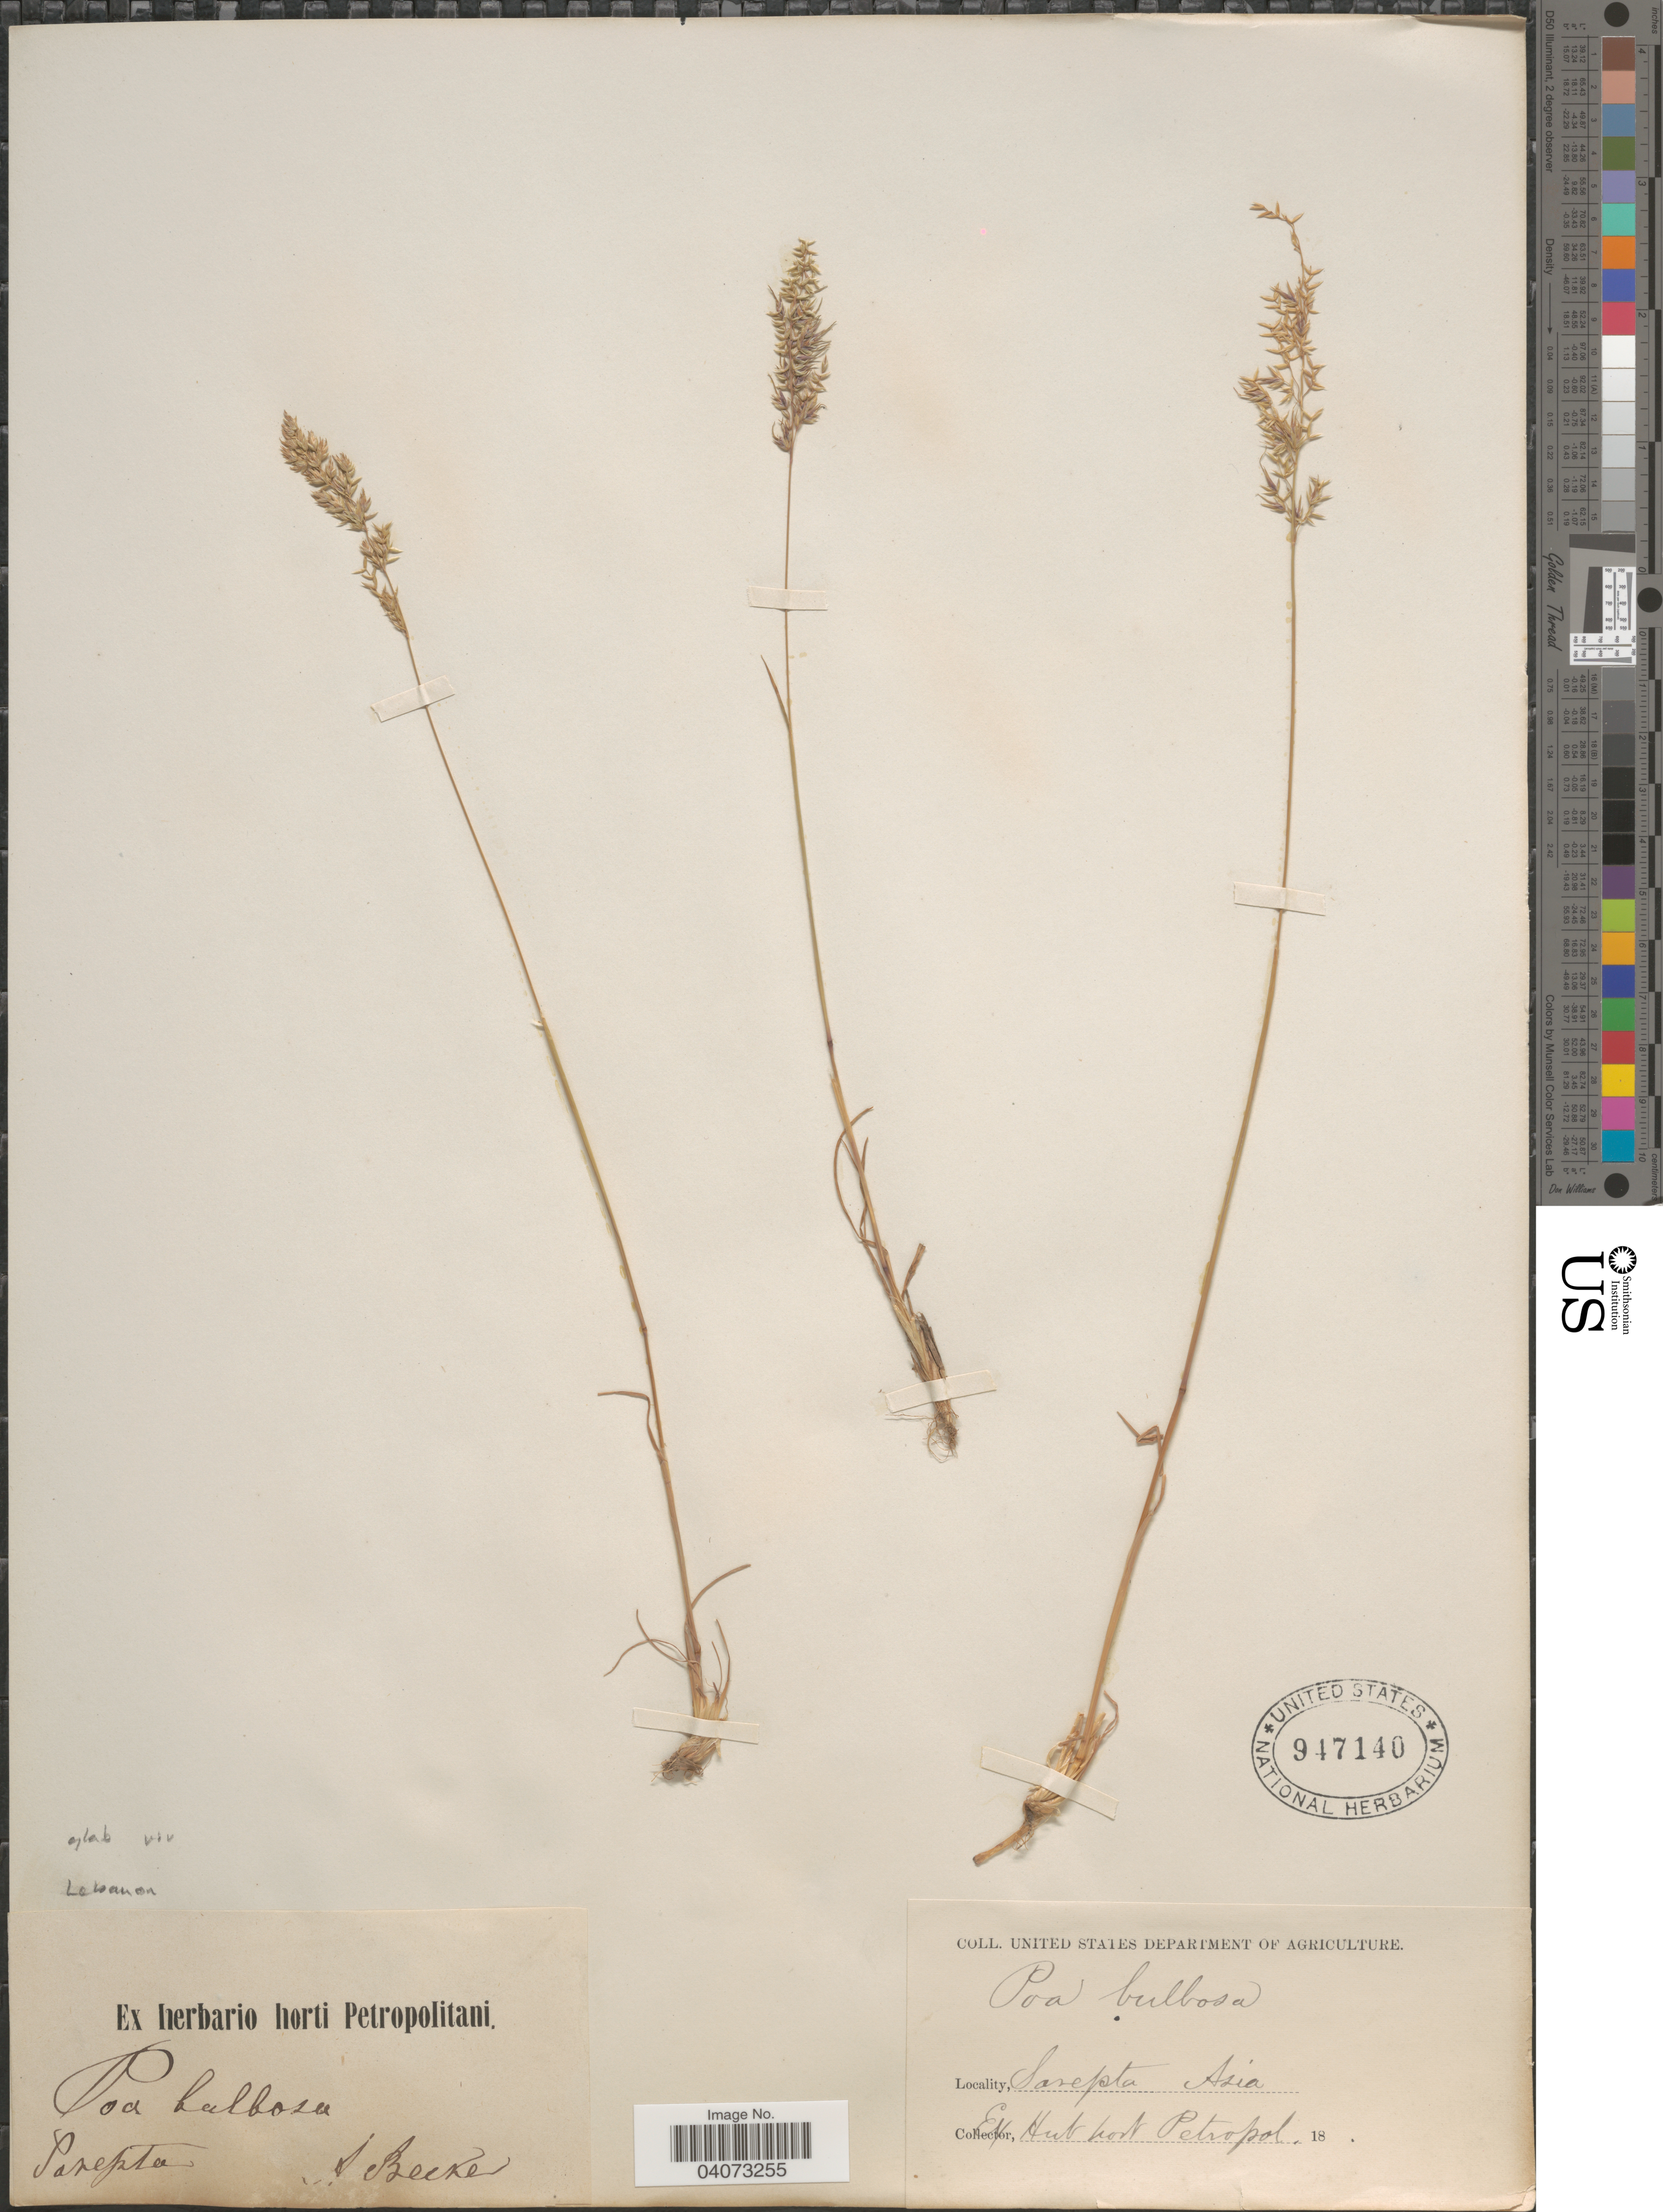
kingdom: Plantae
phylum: Tracheophyta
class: Liliopsida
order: Poales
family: Poaceae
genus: Poa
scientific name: Poa bulbosa subsp. bulbosa var. vivipara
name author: Koeler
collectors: A. Becker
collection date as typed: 18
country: Russian Federation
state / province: Volgograd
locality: Sarepta. Asia.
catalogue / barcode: US 947140